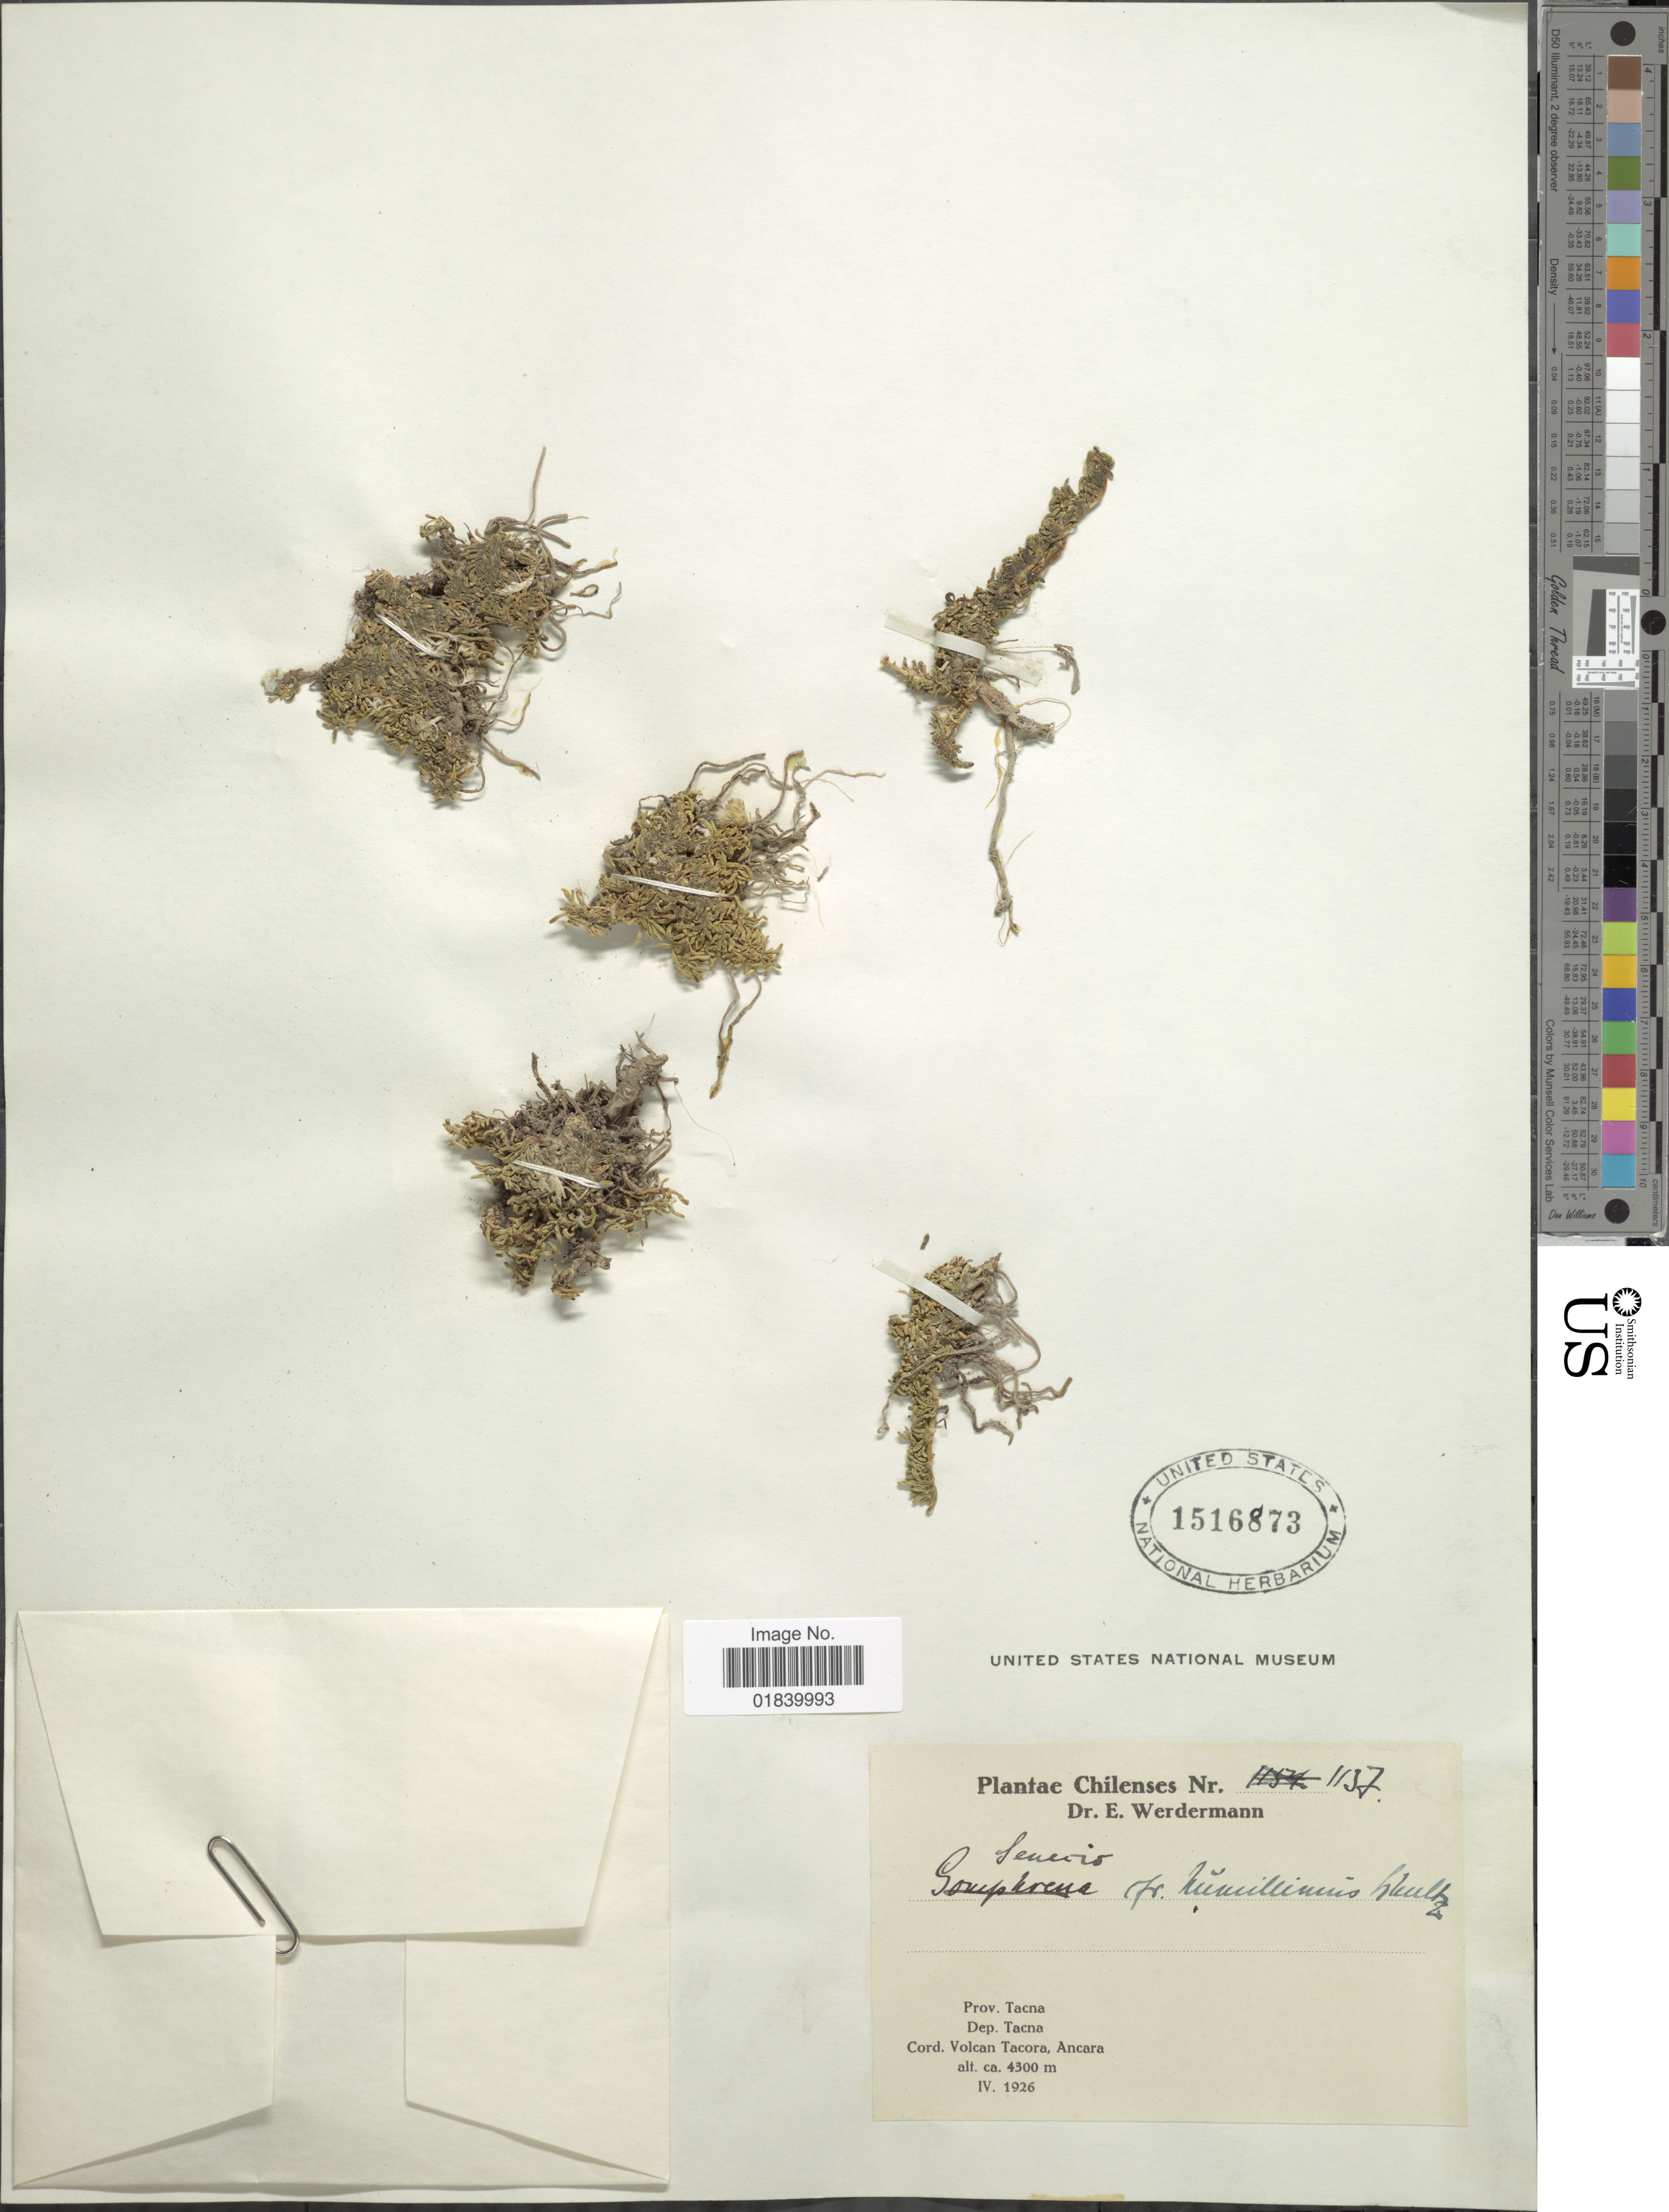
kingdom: Plantae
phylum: Tracheophyta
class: Magnoliopsida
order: Asterales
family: Asteraceae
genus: Senecio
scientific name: Senecio humillimus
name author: Sch. Bip.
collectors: E. Werdermann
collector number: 1137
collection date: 1926-04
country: Chile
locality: Chilenses. Prov. Tacna. Dep. Tacna. Cord. Volcan Tacora, Ancara.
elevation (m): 4300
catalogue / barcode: US 1516873